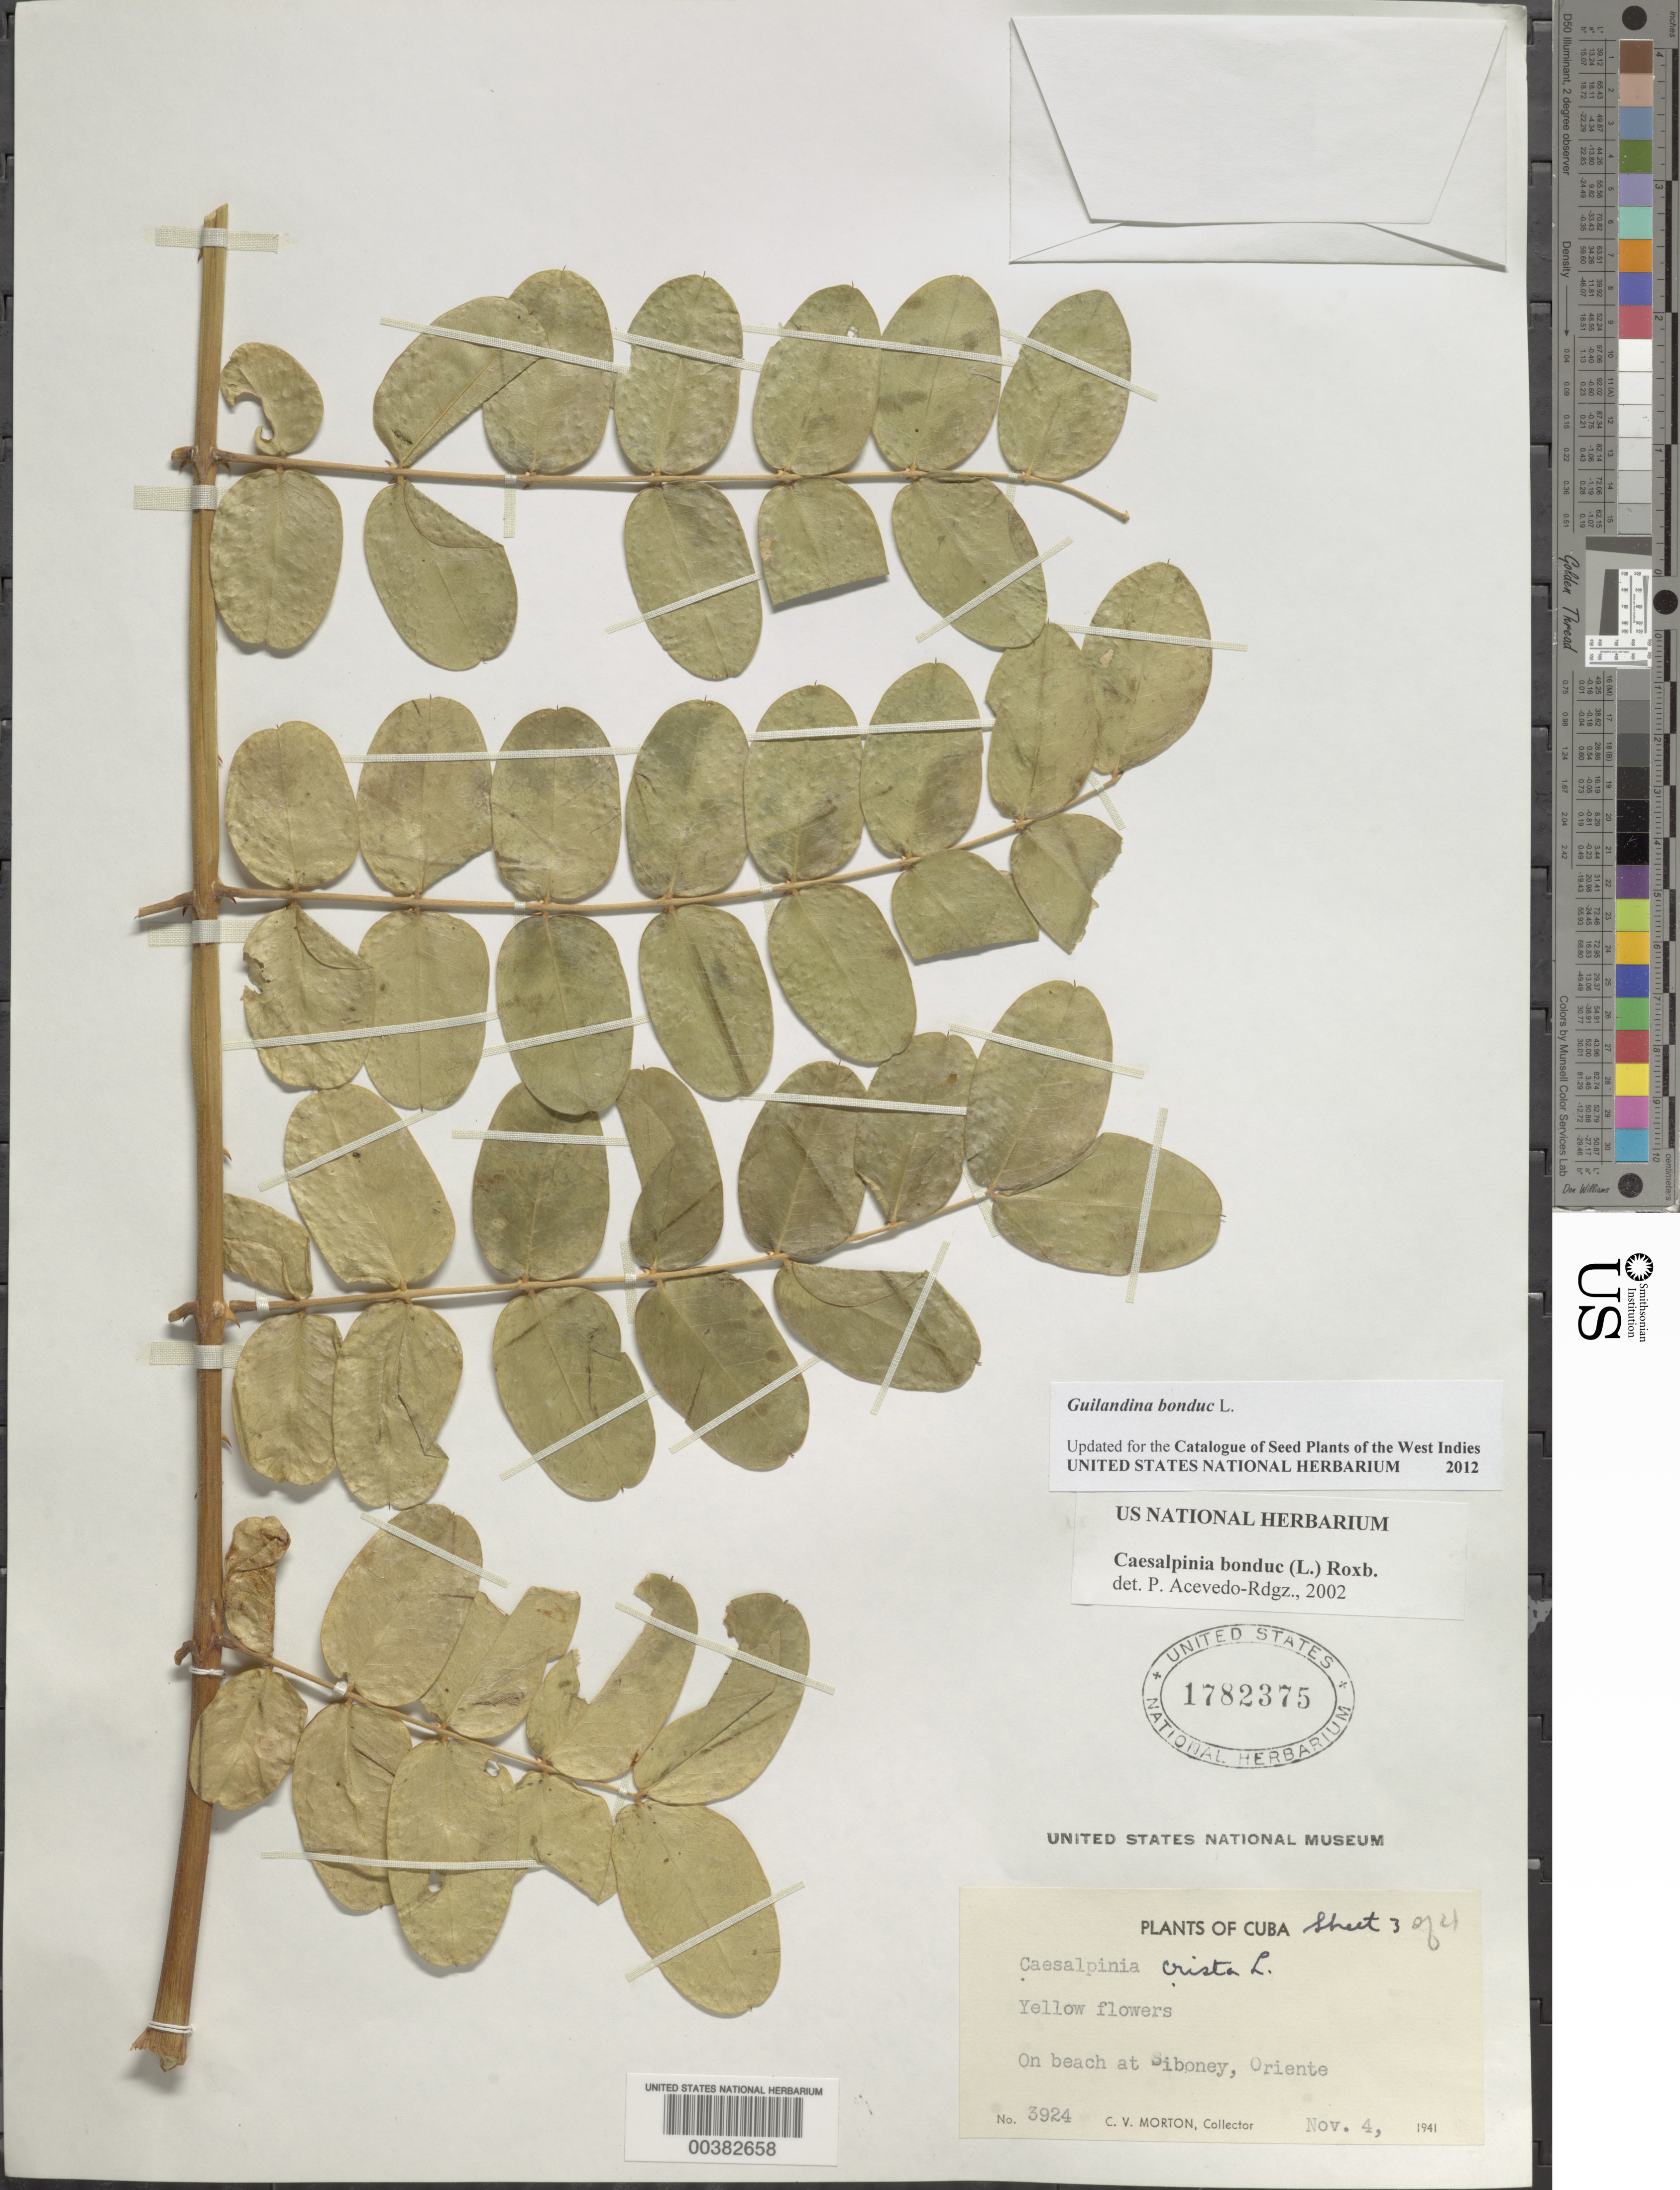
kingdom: Plantae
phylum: Tracheophyta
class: Magnoliopsida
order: Fabales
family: Fabaceae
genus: Guilandina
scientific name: Guilandina bonduc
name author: L.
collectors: C. V. Morton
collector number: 3924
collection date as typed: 04 Nov 1941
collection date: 1941-11-04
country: Cuba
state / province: Oriente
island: Greater Antilles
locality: On beach at siboney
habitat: On beach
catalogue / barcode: US 1782375